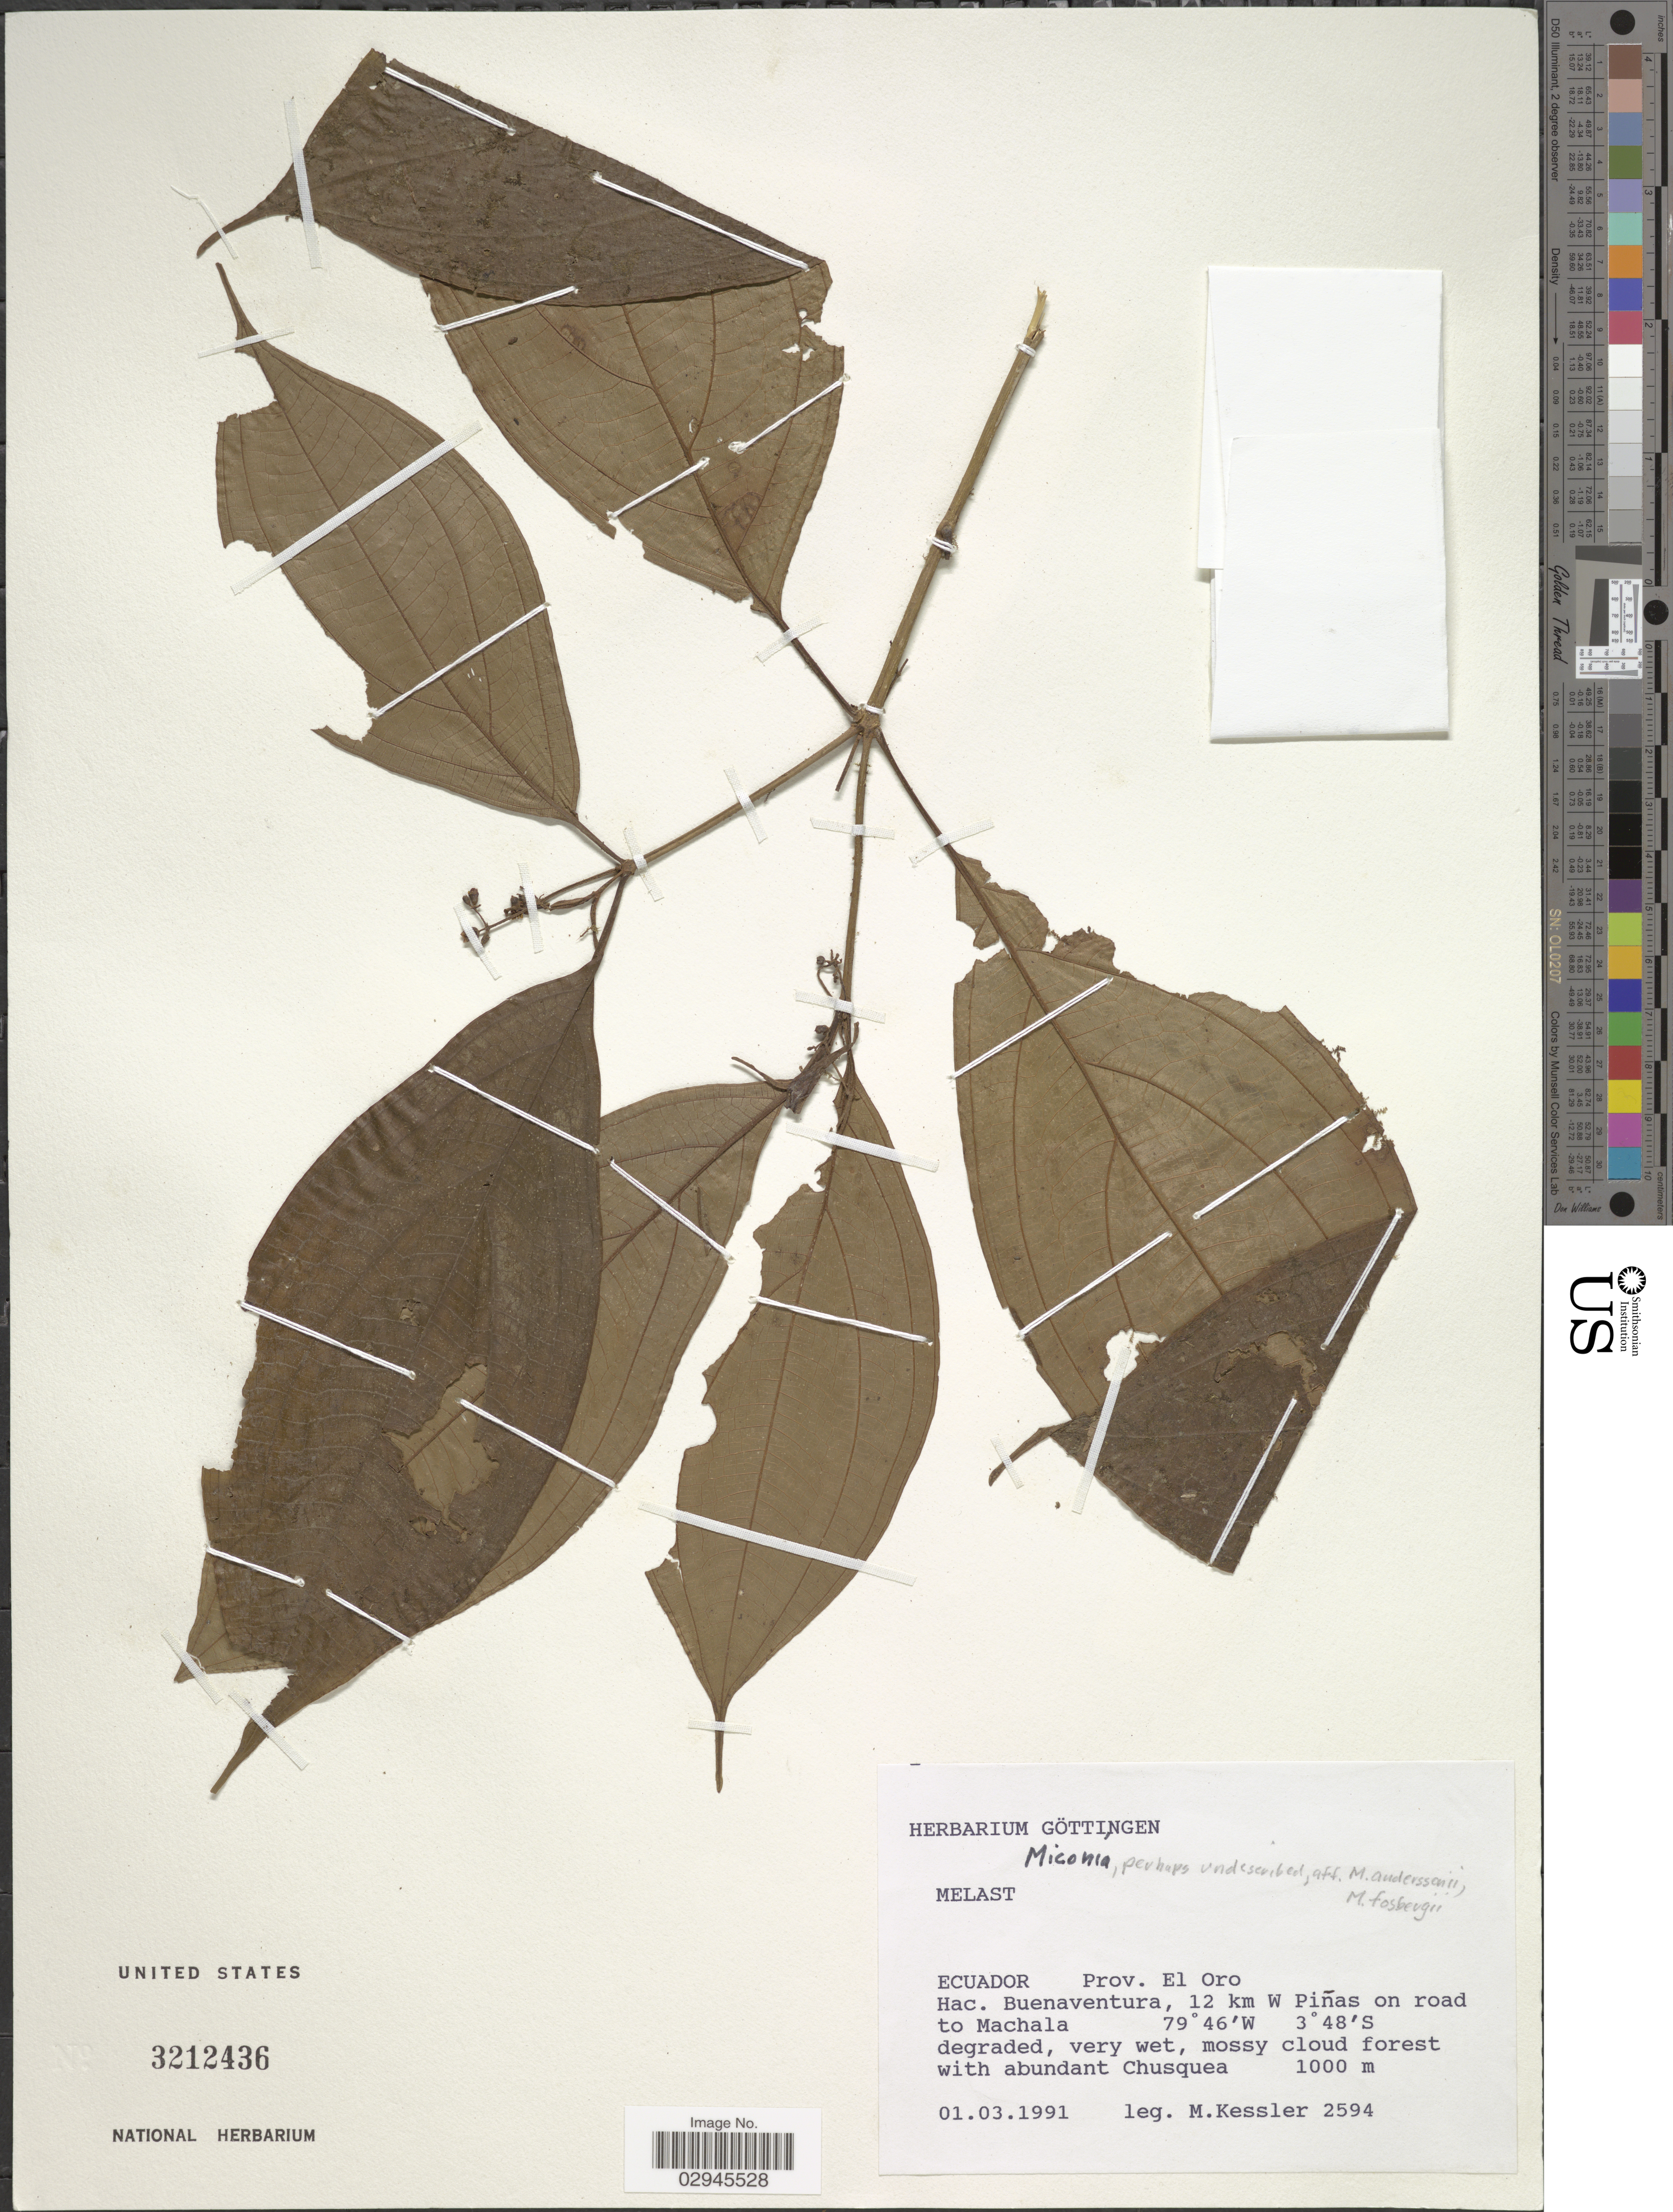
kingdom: Plantae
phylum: Tracheophyta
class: Magnoliopsida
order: Myrtales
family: Melastomataceae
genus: Miconia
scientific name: Miconia sp.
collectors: M. Kessler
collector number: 2594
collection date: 1991-03-01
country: Ecuador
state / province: El Oro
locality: Hac. Buenaventura, 12 km W Piñas on road to Machala.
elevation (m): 1000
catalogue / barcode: US 3212436